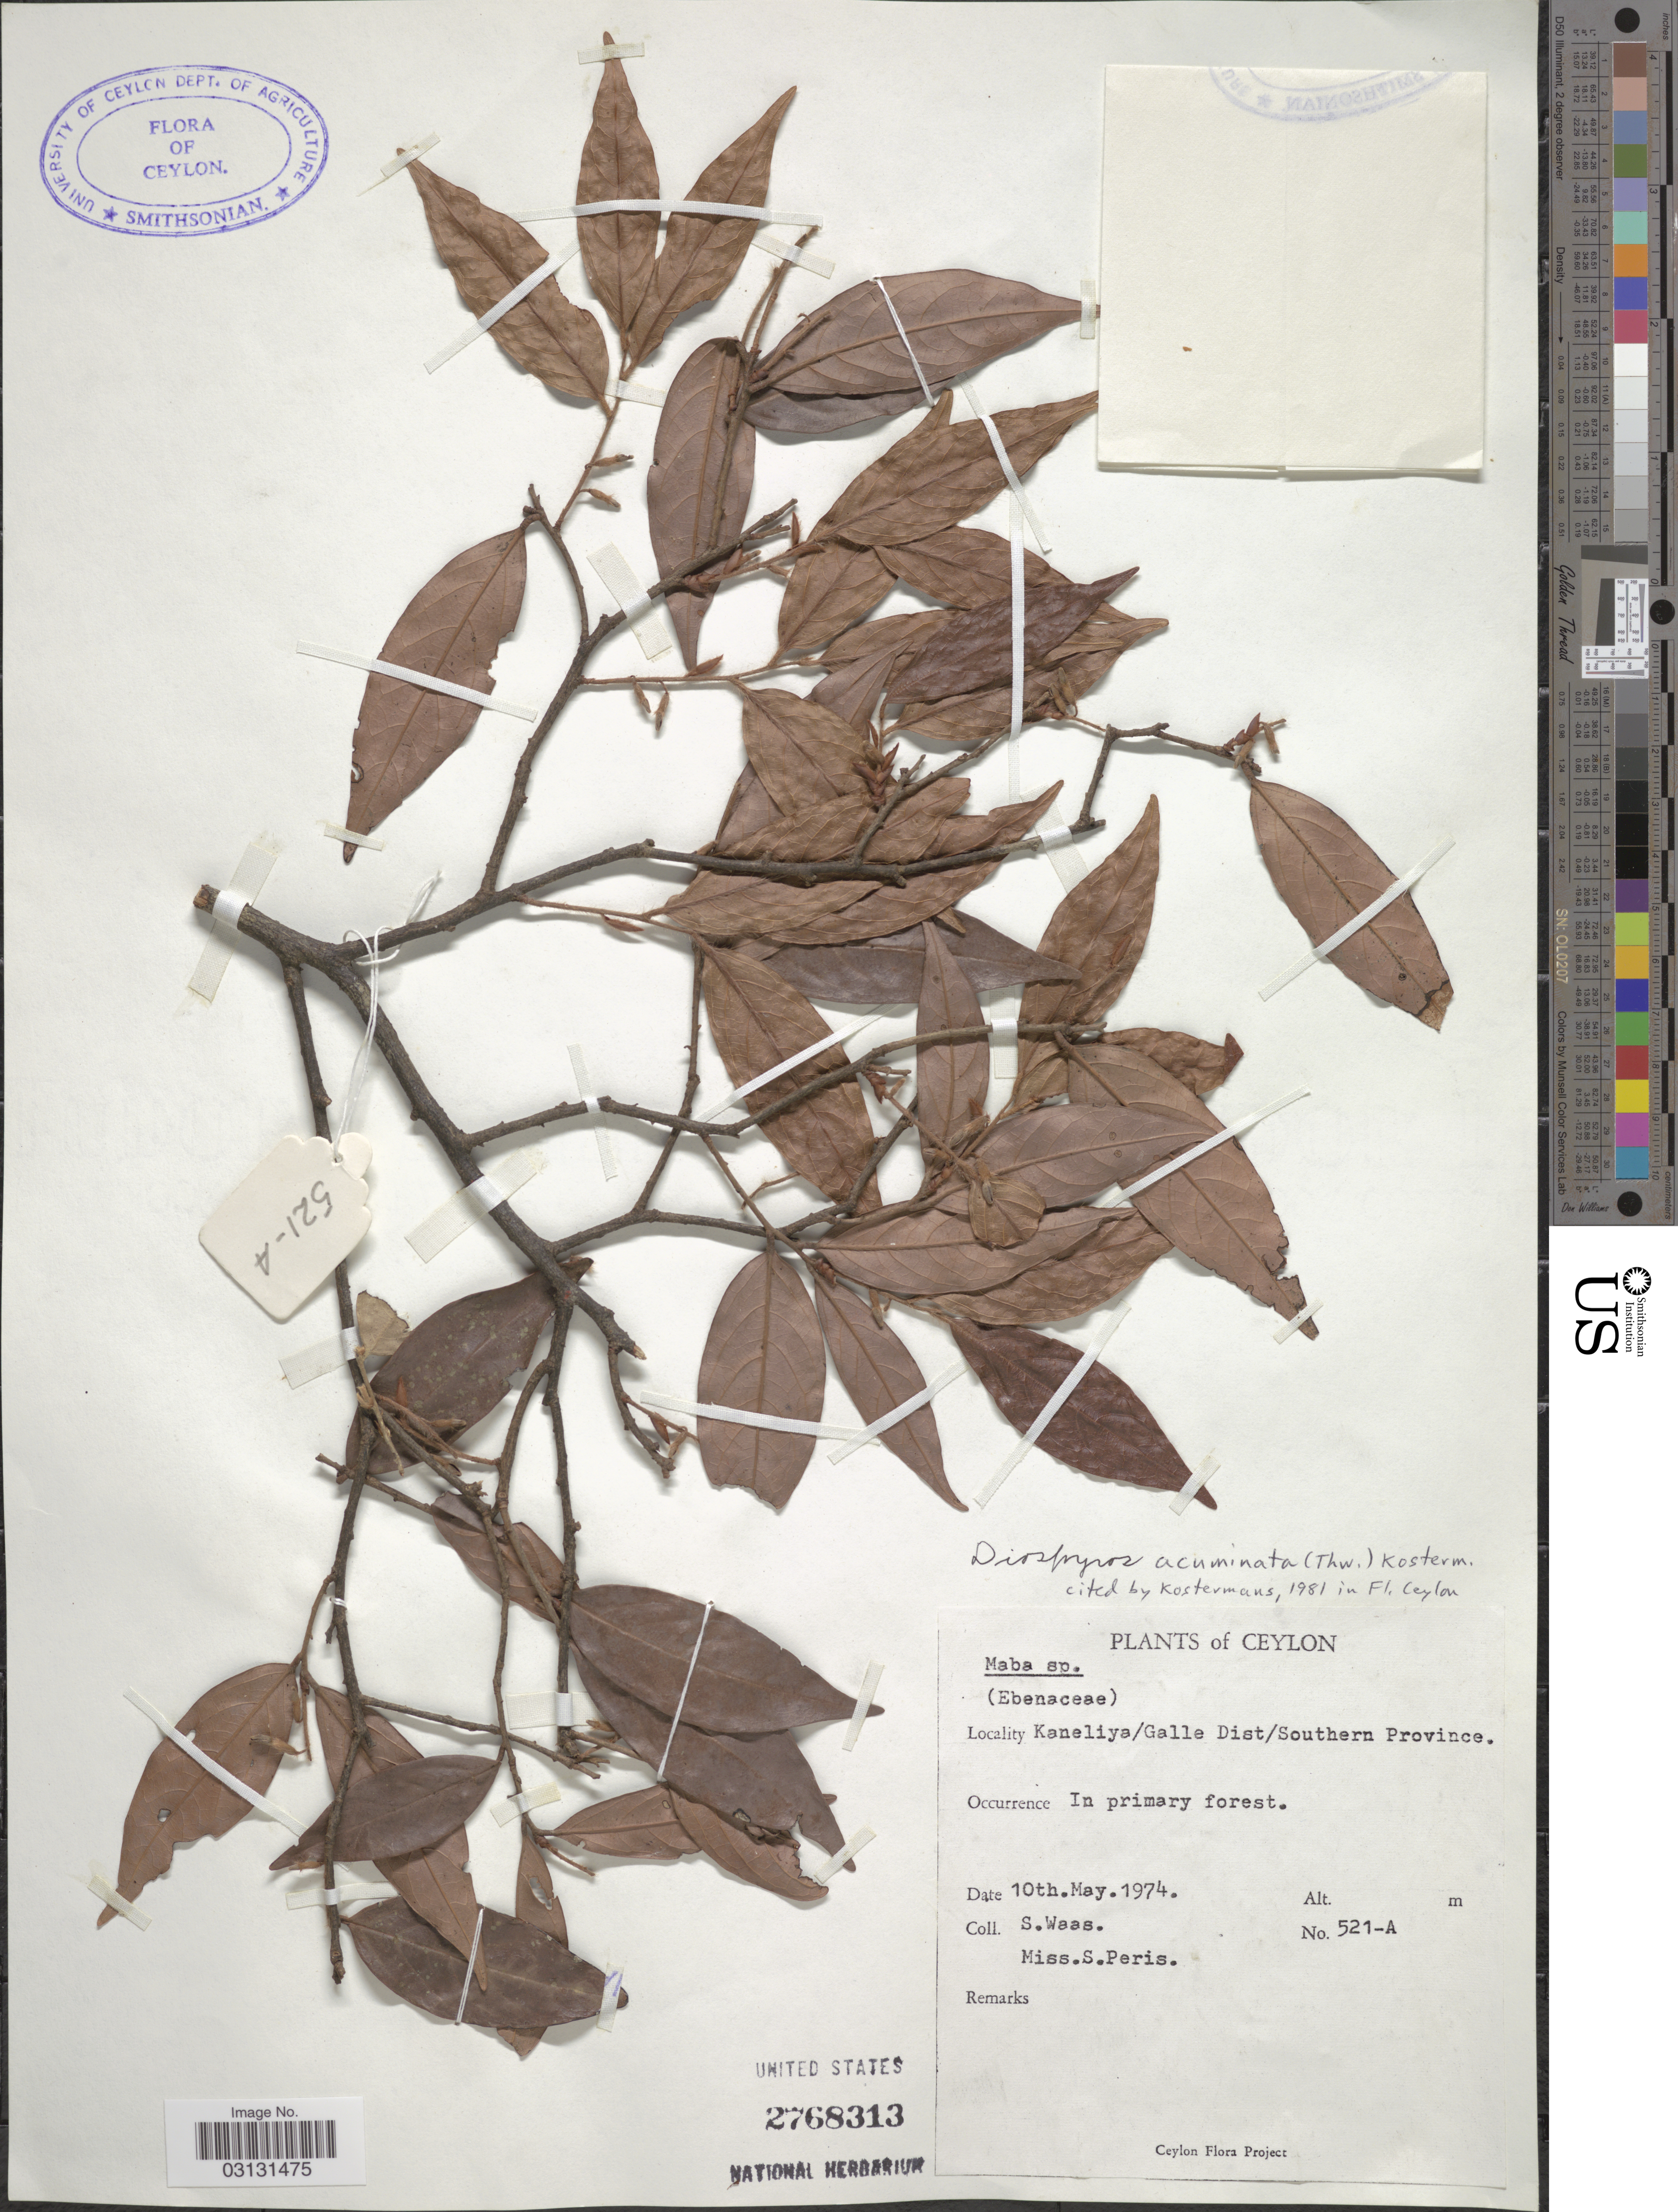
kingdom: Plantae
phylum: Tracheophyta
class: Magnoliopsida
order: Ericales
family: Ebenaceae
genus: Diospyros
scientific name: Diospyros acuminata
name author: (Thwaites) Kosterm.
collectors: S. Waas & S. Peris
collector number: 521-A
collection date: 1974-05-10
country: Sri Lanka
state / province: Southern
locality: Ceylon. Kanleiya/ Galle Dist.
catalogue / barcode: US 2768313